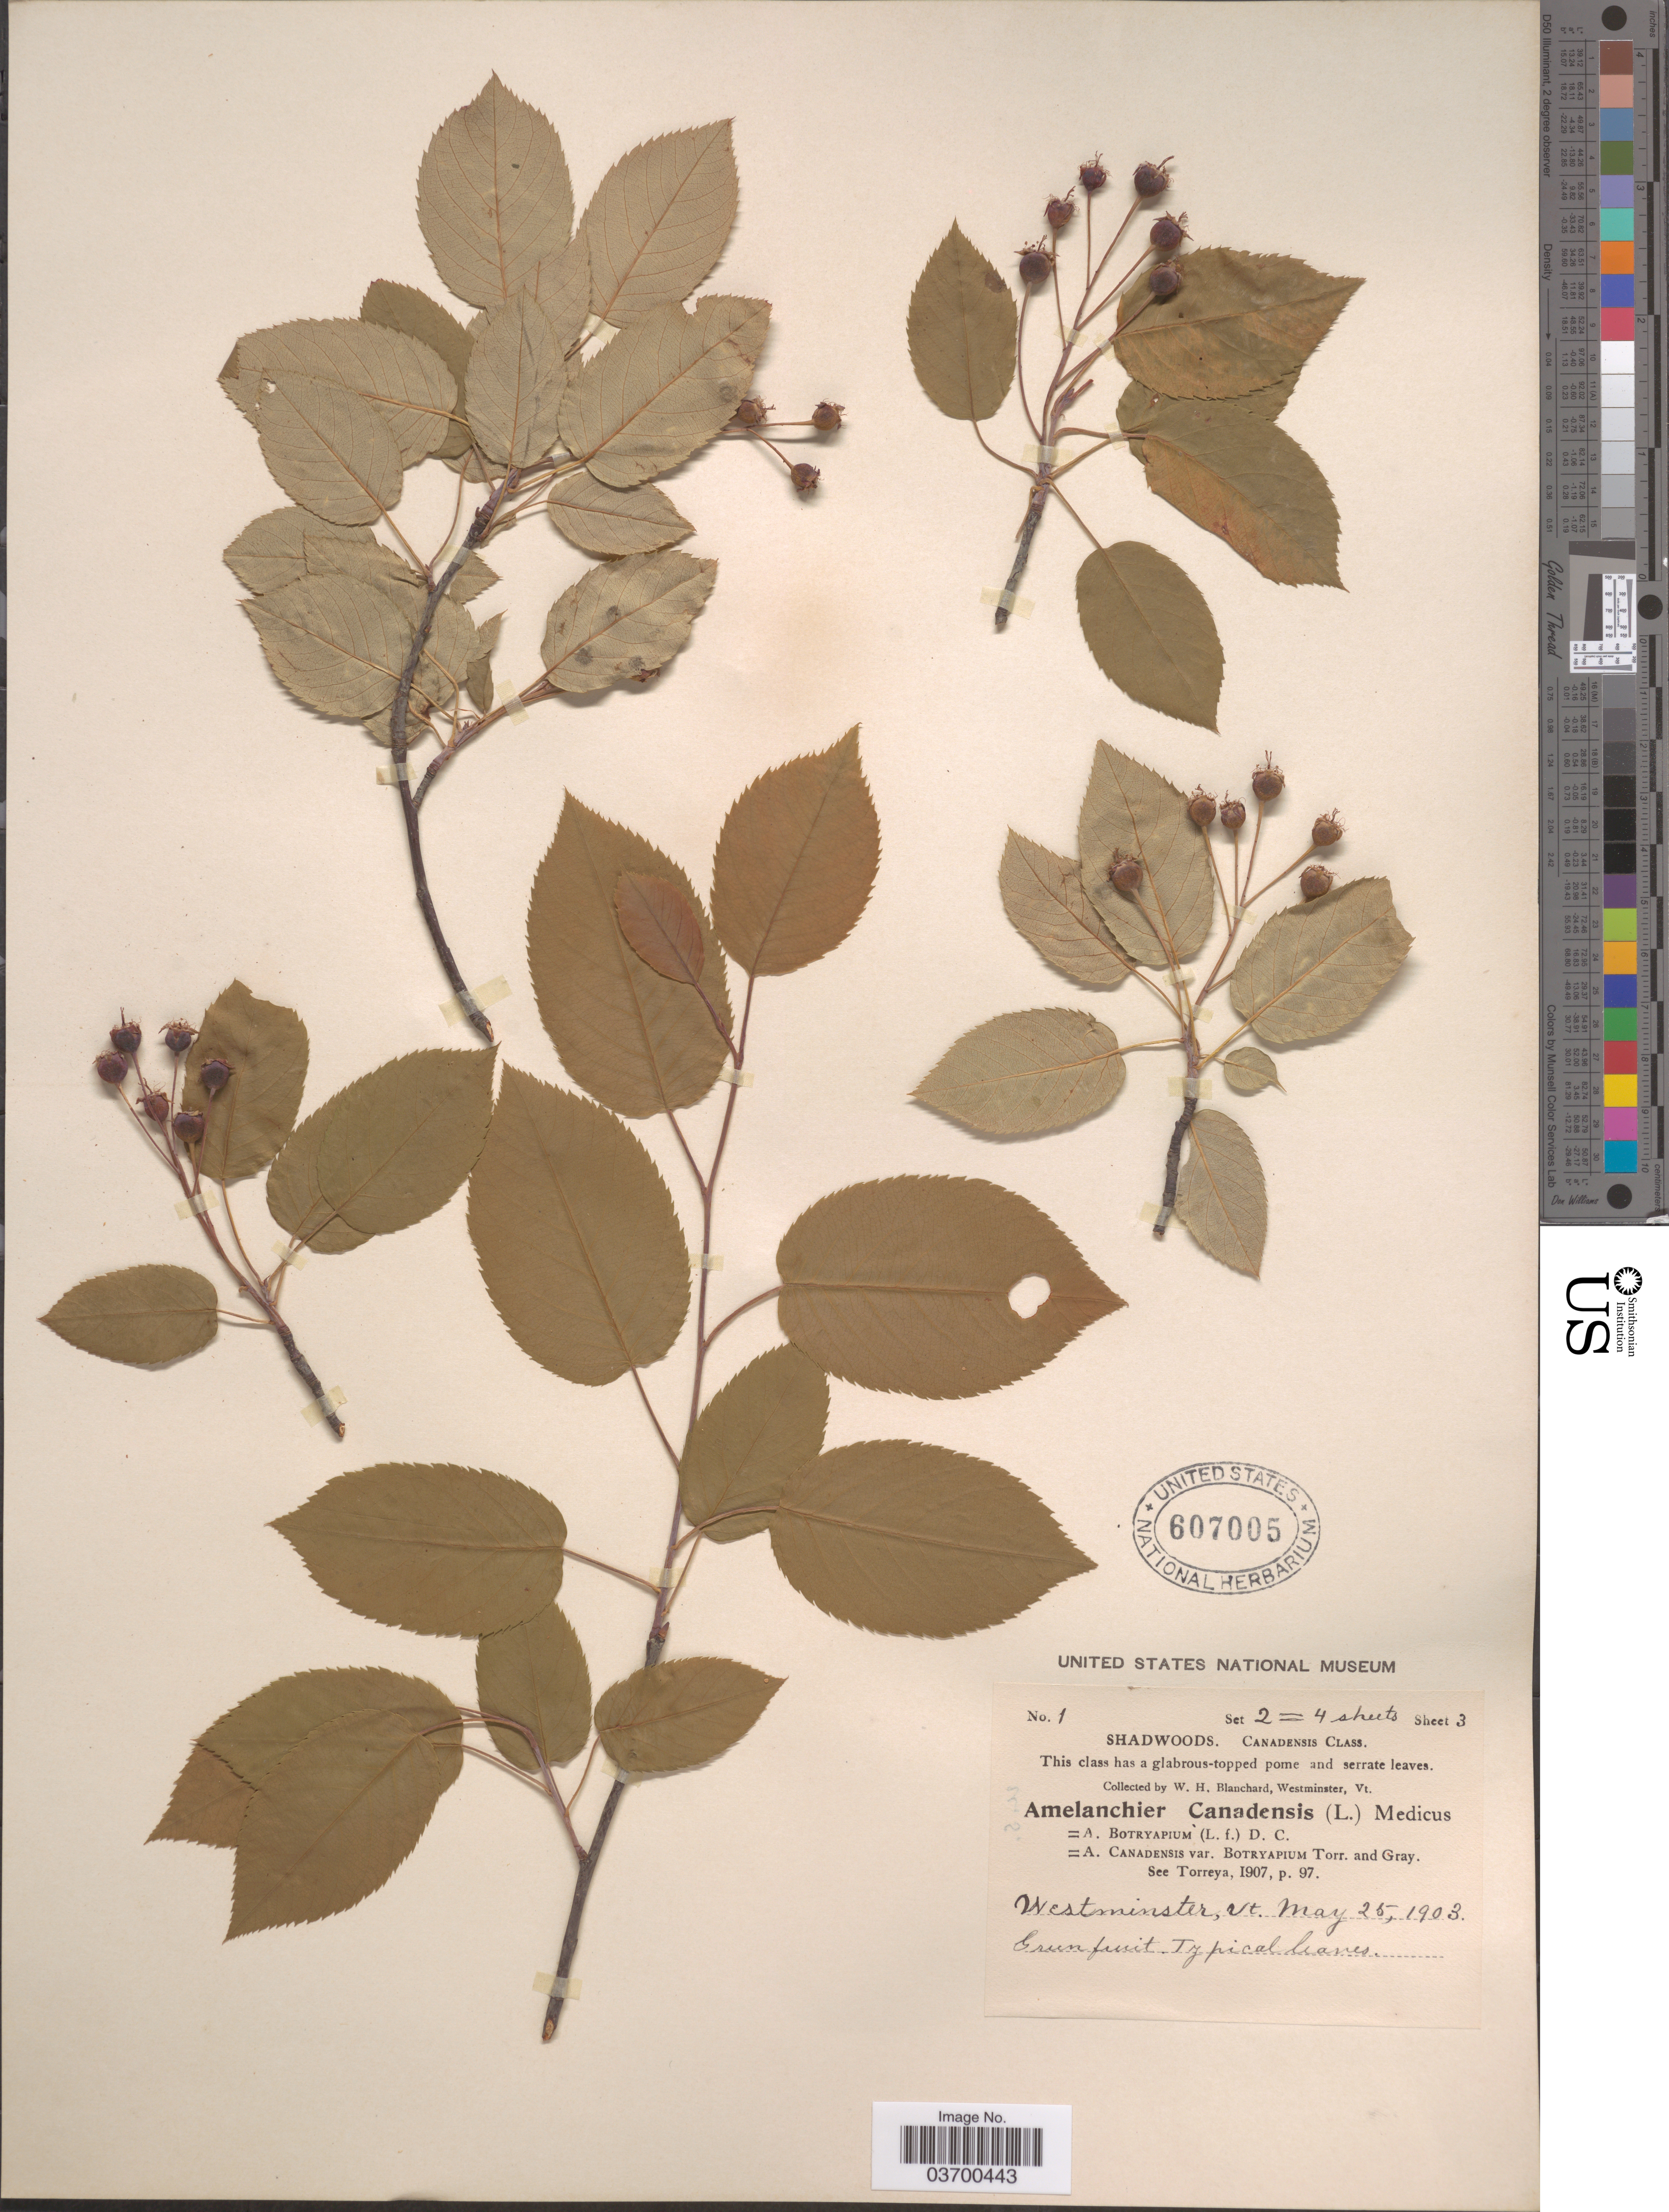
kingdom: Plantae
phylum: Tracheophyta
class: Magnoliopsida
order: Rosales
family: Rosaceae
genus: Amelanchier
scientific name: Amelanchier canadensis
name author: (L.) Medic.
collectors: W. H. Blanchard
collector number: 1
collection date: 1903-05-25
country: United States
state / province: Vermont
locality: Westminster.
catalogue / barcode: US 607005